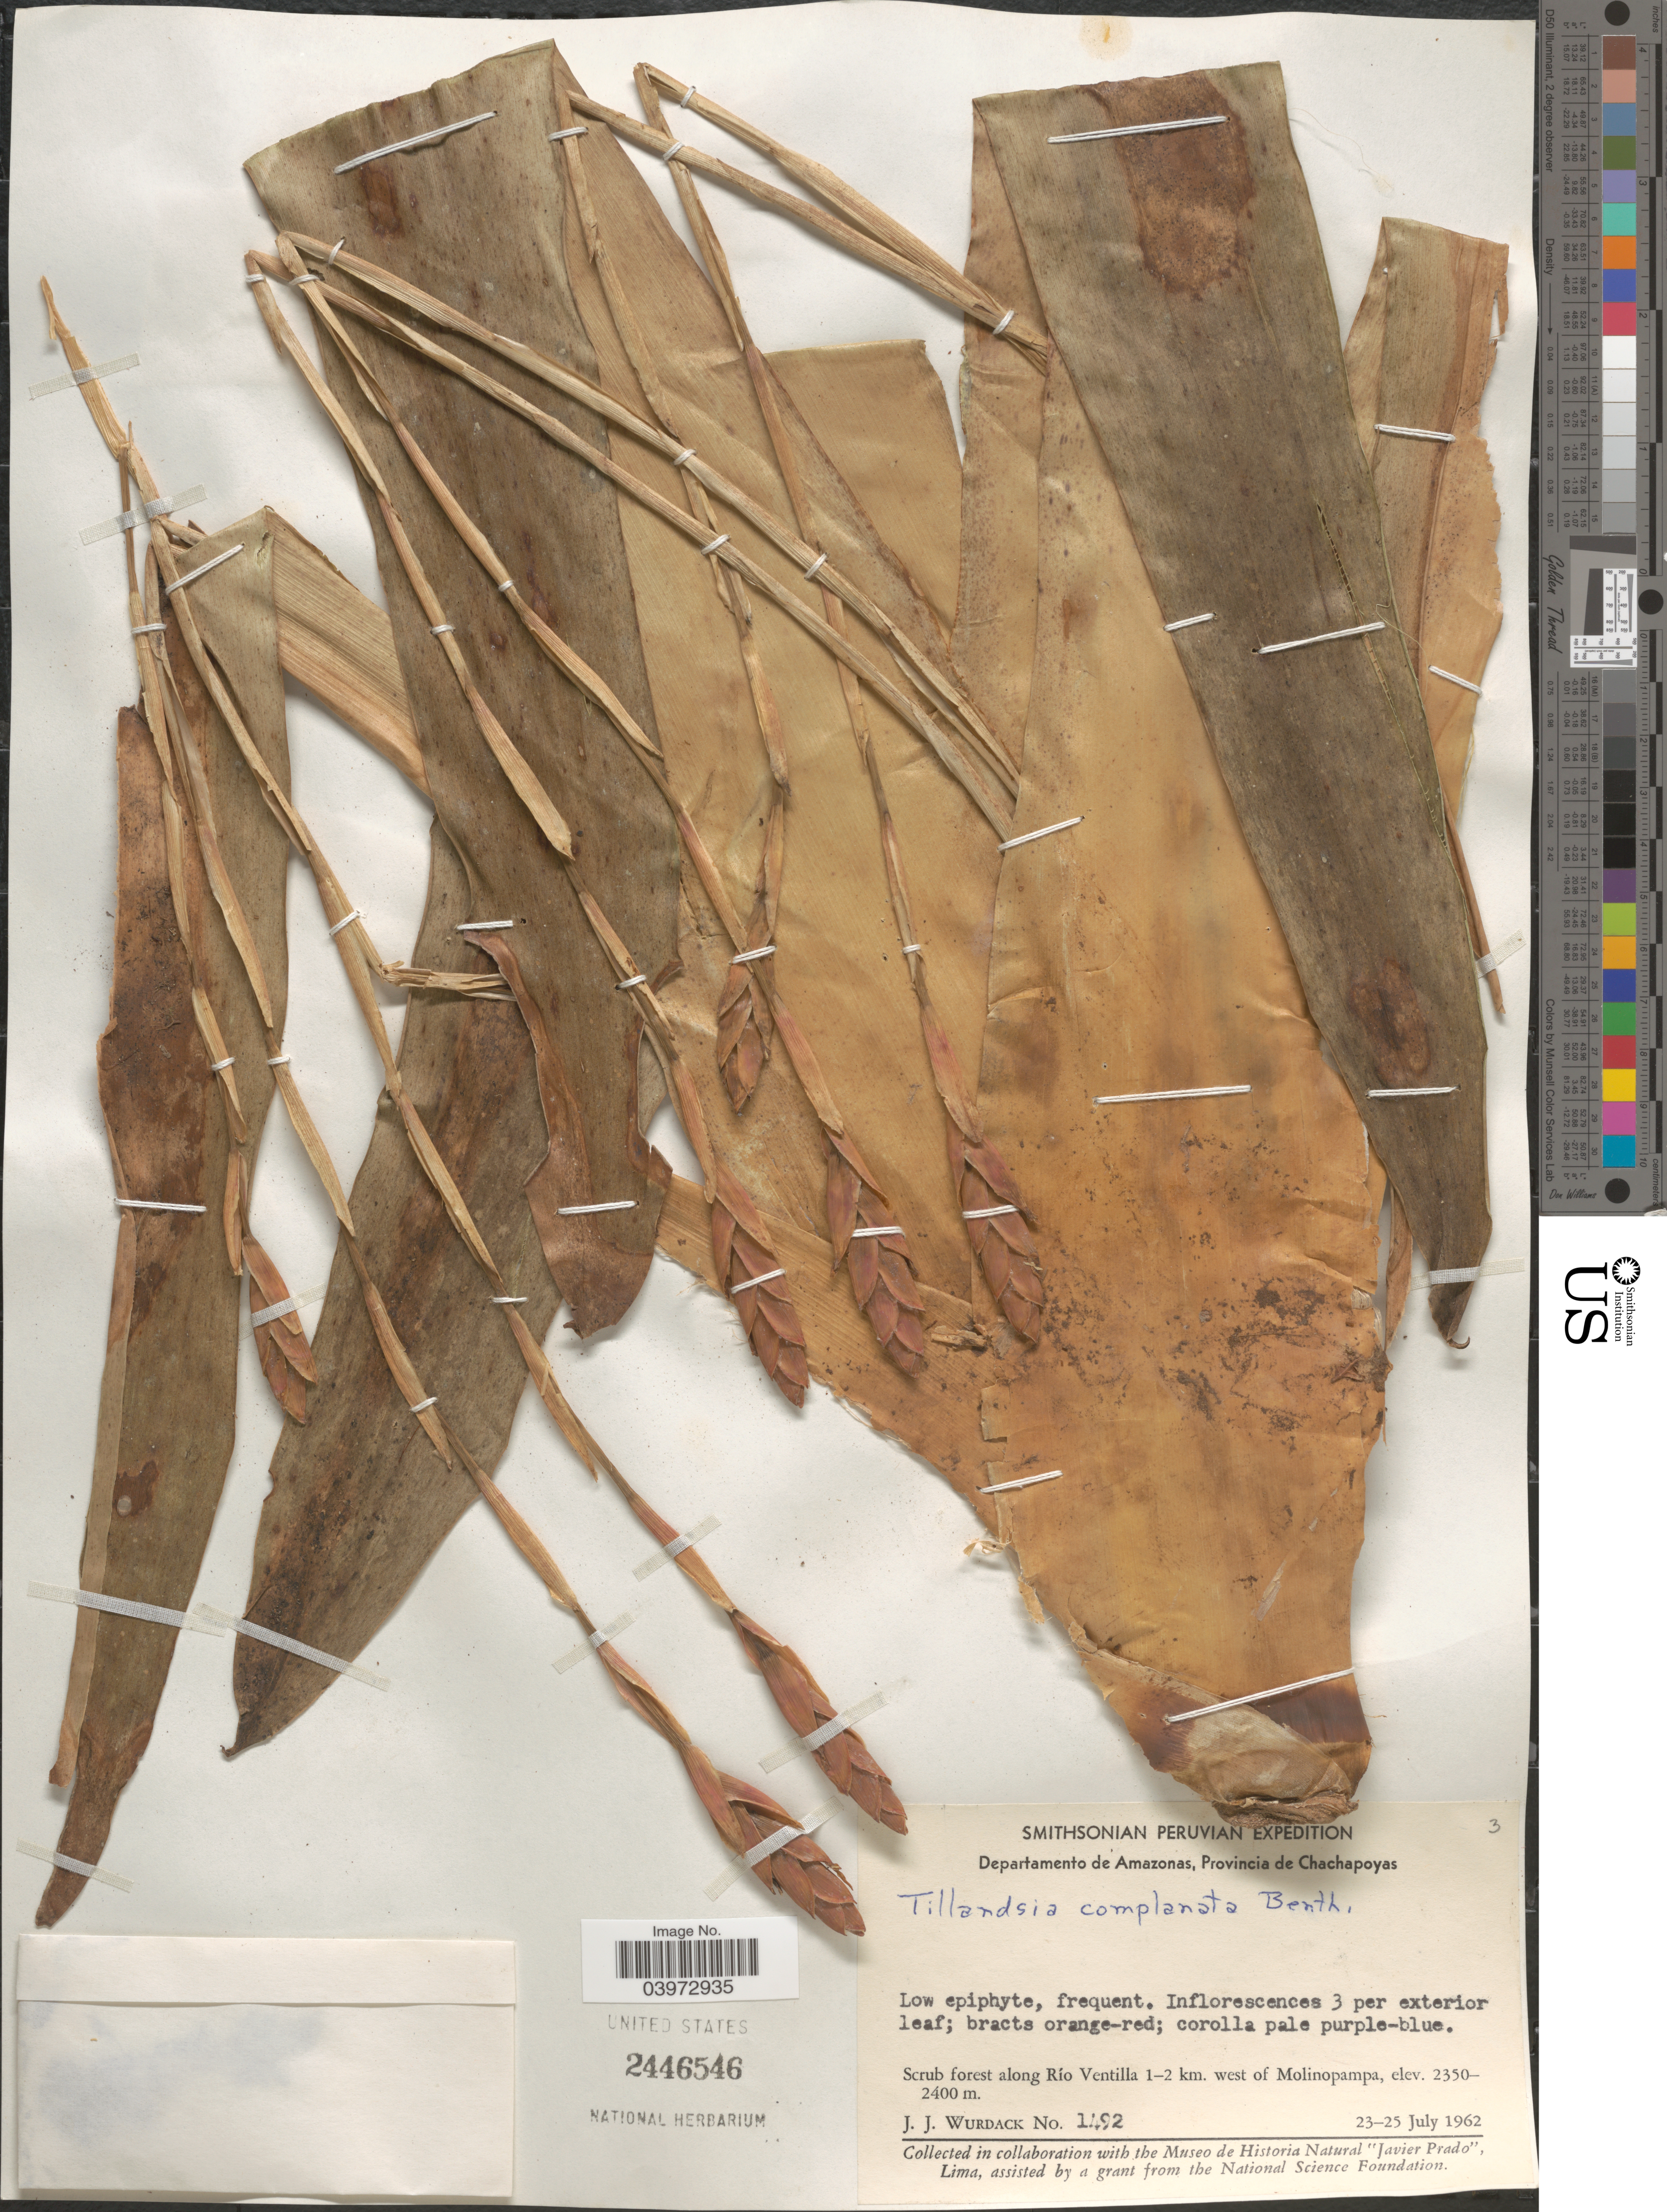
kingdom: Plantae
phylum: Tracheophyta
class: Liliopsida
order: Poales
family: Bromeliaceae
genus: Tillandsia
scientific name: Tillandsia complanata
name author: Benth.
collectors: J. J. Wurdack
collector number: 1492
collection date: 1962-07-23/1962-07-25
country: Peru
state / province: Amazonas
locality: Peruvian Expedition. Departamento de Amazonas, Provincia de Chachapoyas. Scrub forest along Río Ventilla 1-2 km. west of Molinopampa.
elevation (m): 2350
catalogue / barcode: US 2446546